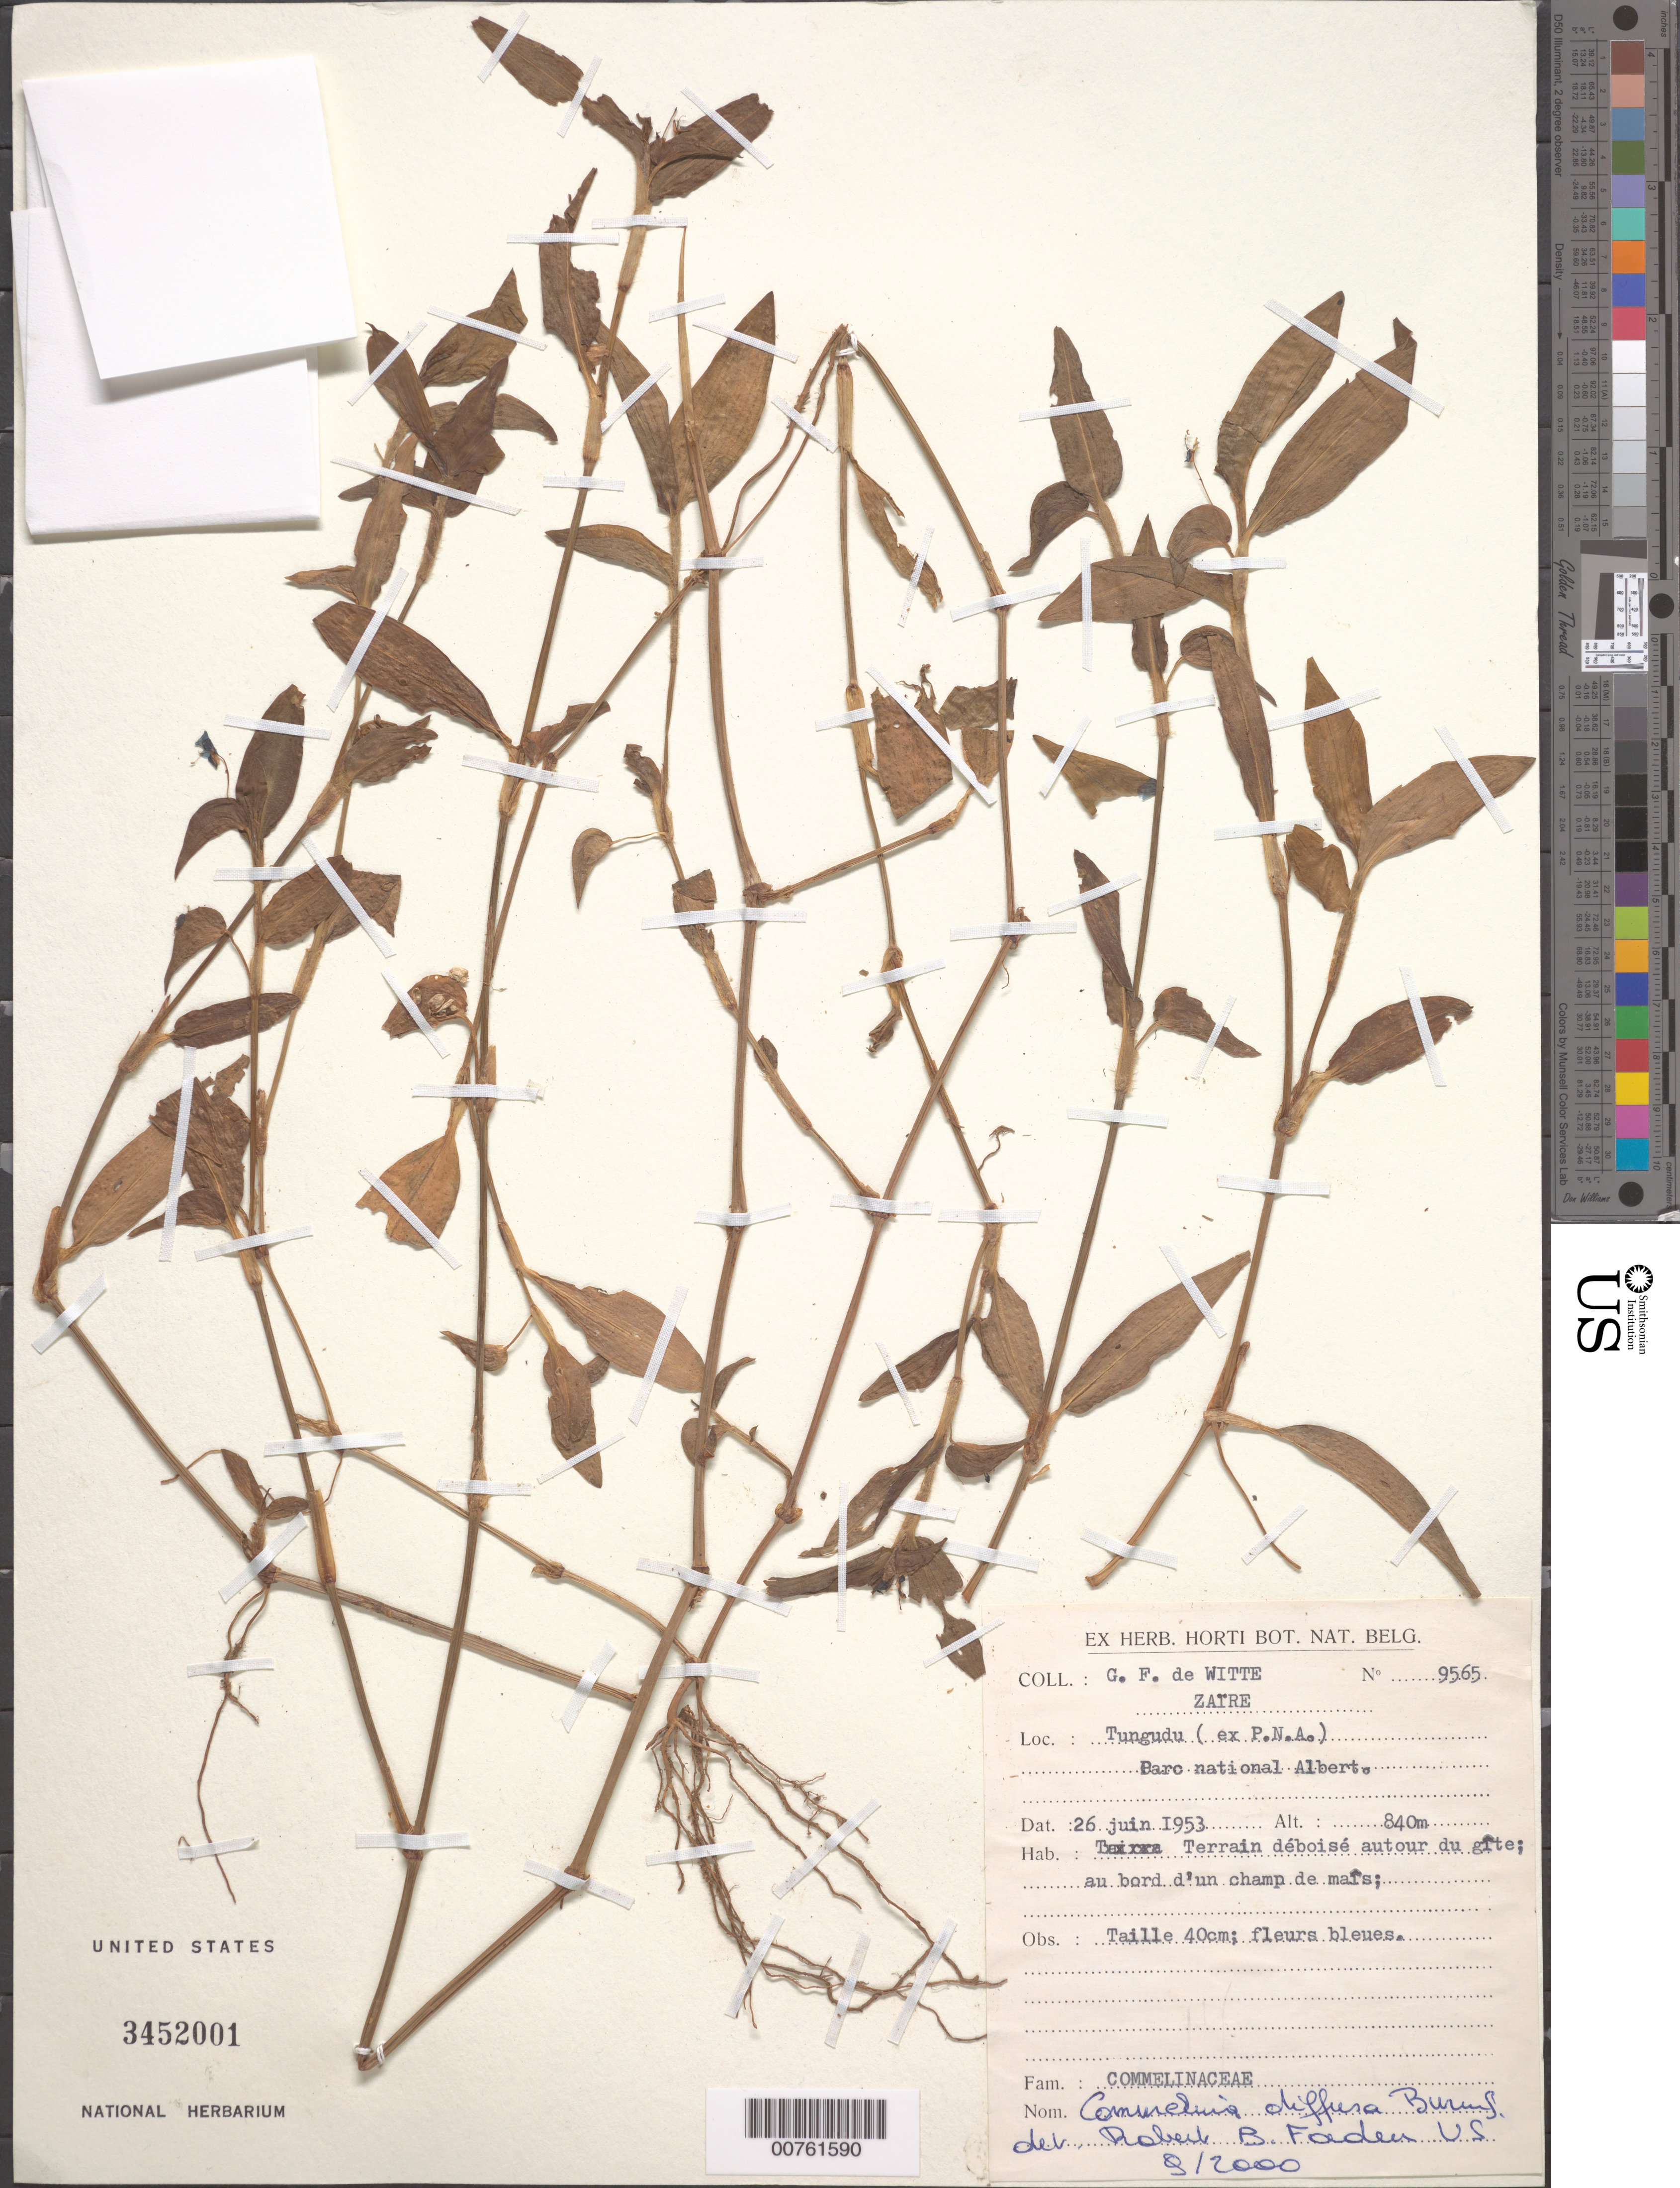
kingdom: Plantae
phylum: Tracheophyta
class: Liliopsida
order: Commelinales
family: Commelinaceae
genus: Commelina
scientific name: Commelina diffusa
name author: Burm. f.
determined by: Faden, Robert B., (US), Smithsonian Institution - National Museum of Natural History (UNITED STATES)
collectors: G. F. Witte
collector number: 9565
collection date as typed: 26 June 1953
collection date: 1953-06-26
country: Congo, Democratic Republic of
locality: Tungudu (ex P.N.A.) Barc mational Albert.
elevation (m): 840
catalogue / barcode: US 3452001